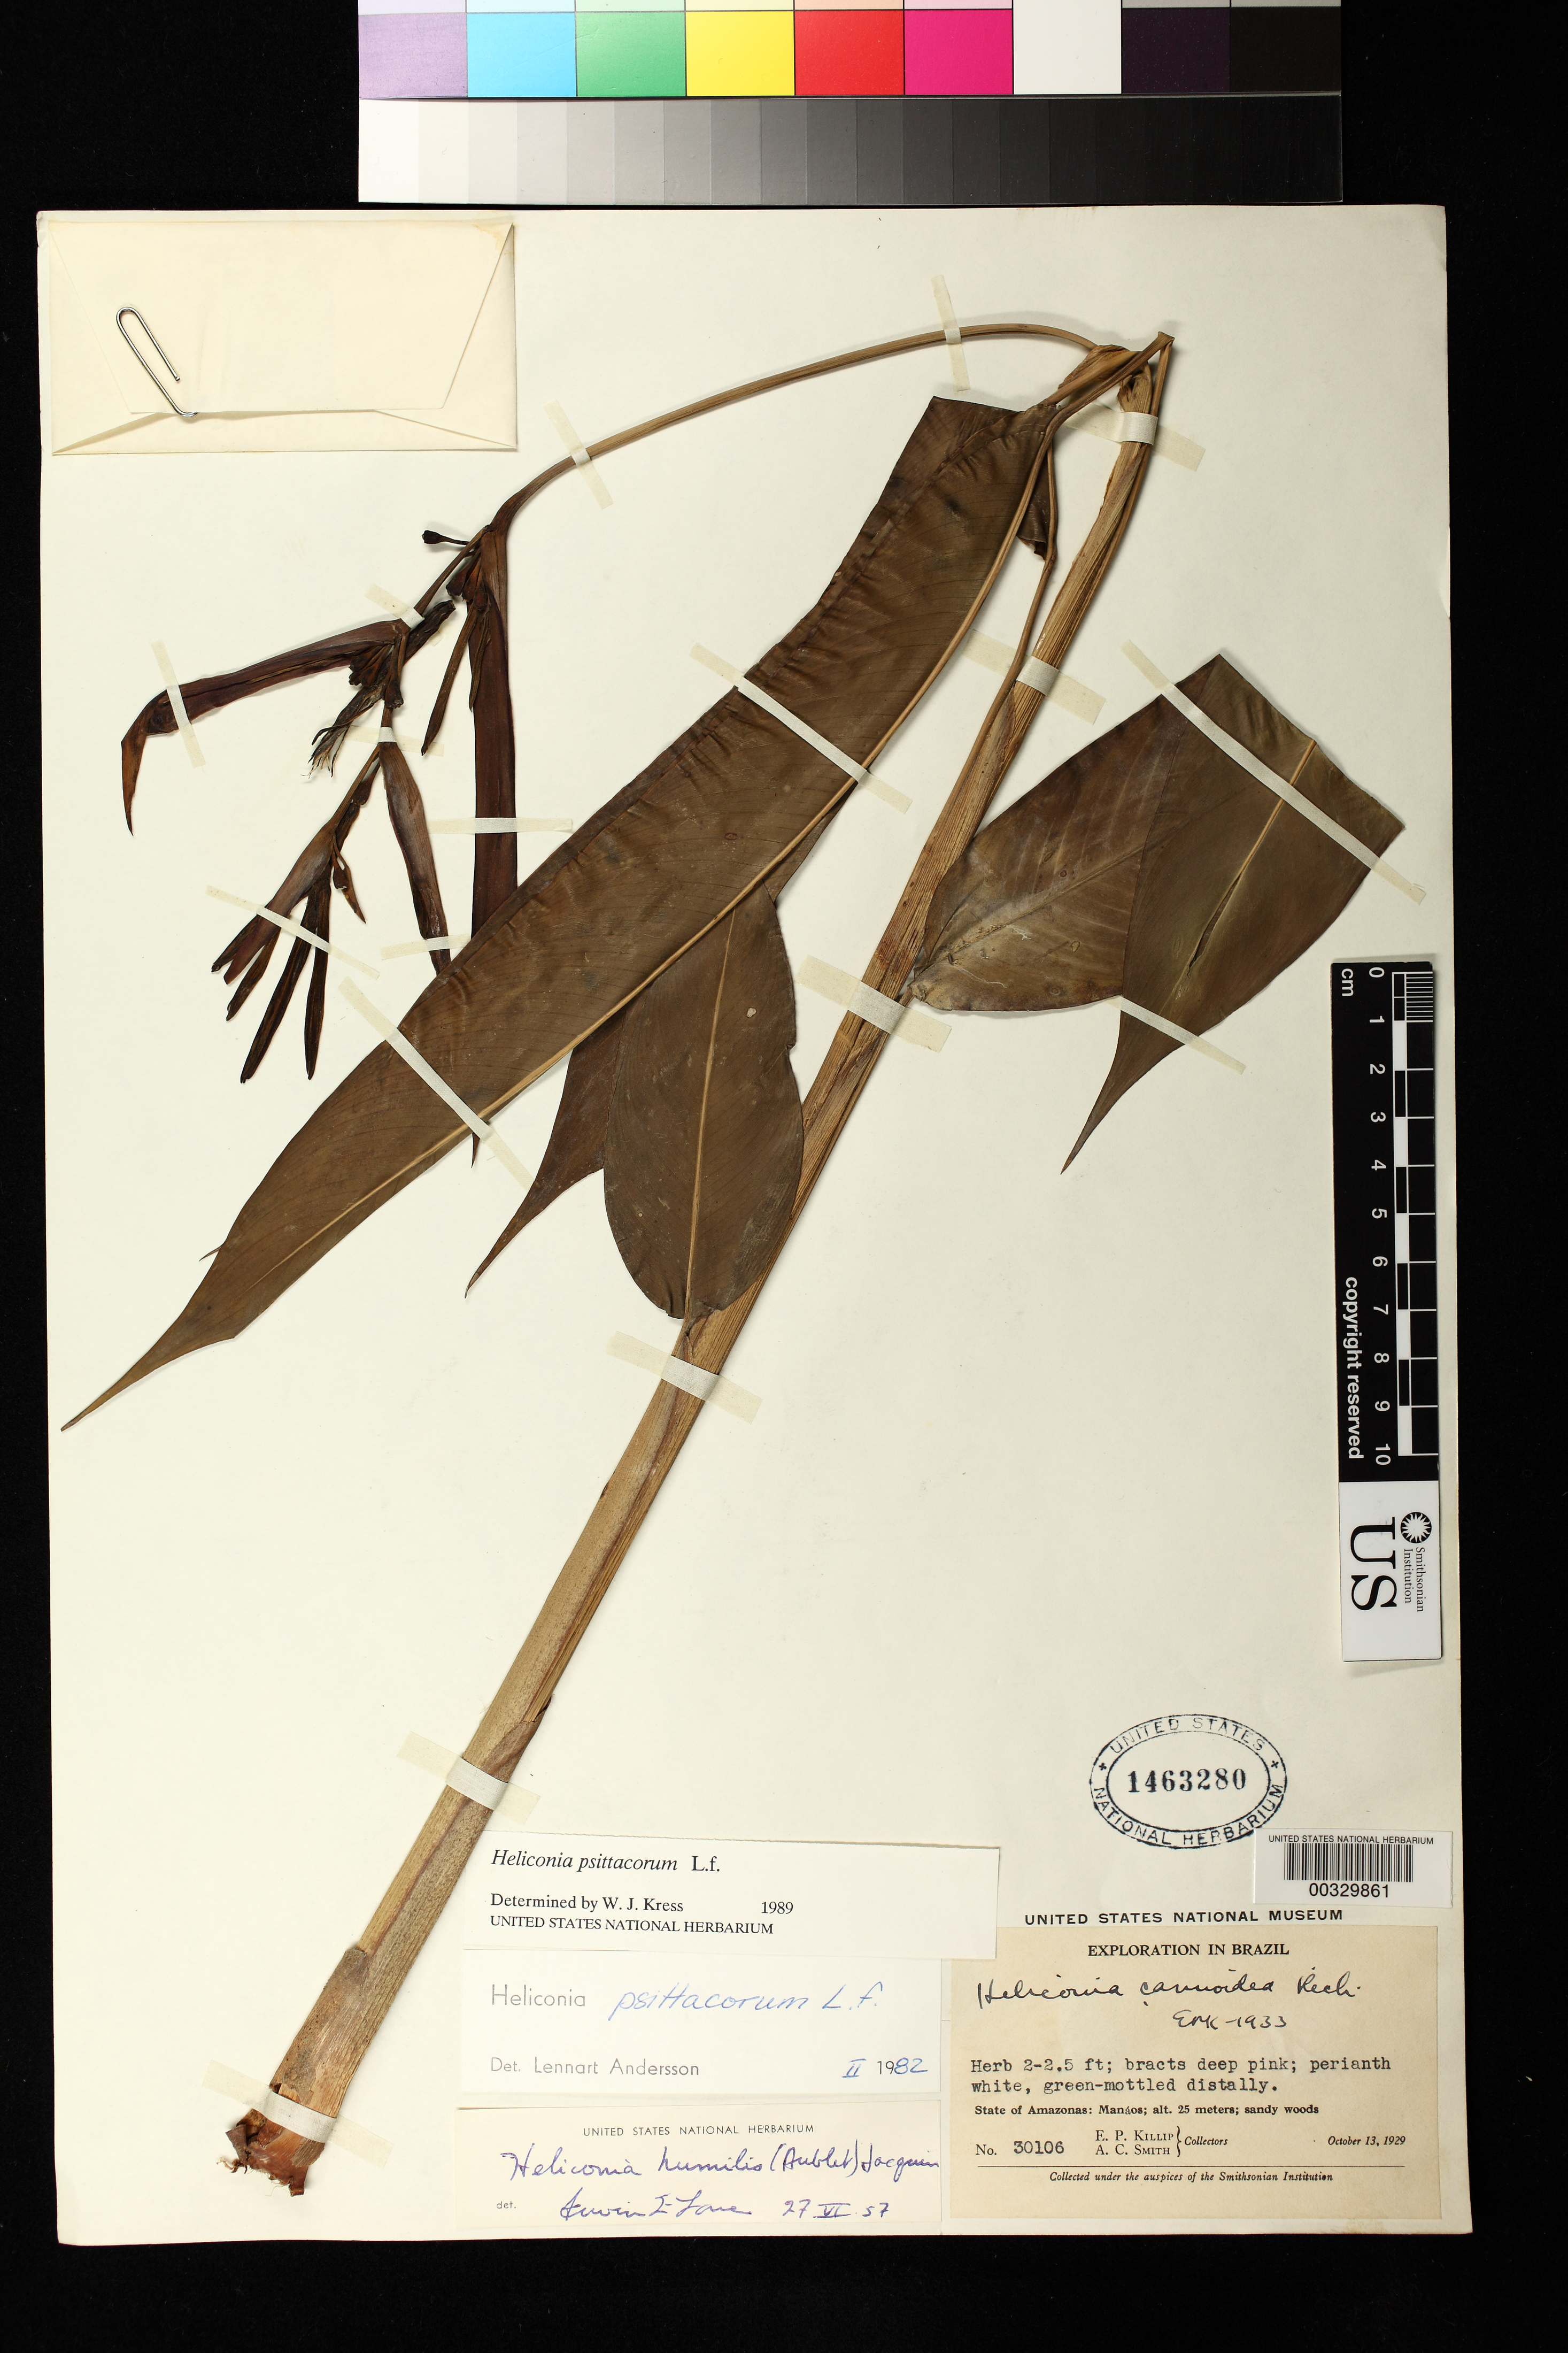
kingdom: Plantae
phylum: Tracheophyta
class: Liliopsida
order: Zingiberales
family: Heliconiaceae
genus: Heliconia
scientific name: Heliconia psittacorum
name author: L. f.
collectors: E. P. Killip & A. C. Smith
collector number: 30106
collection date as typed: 13 Oct 1929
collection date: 1929-10-13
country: Brazil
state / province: Amazonas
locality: Manaos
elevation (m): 25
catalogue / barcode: US 1463280